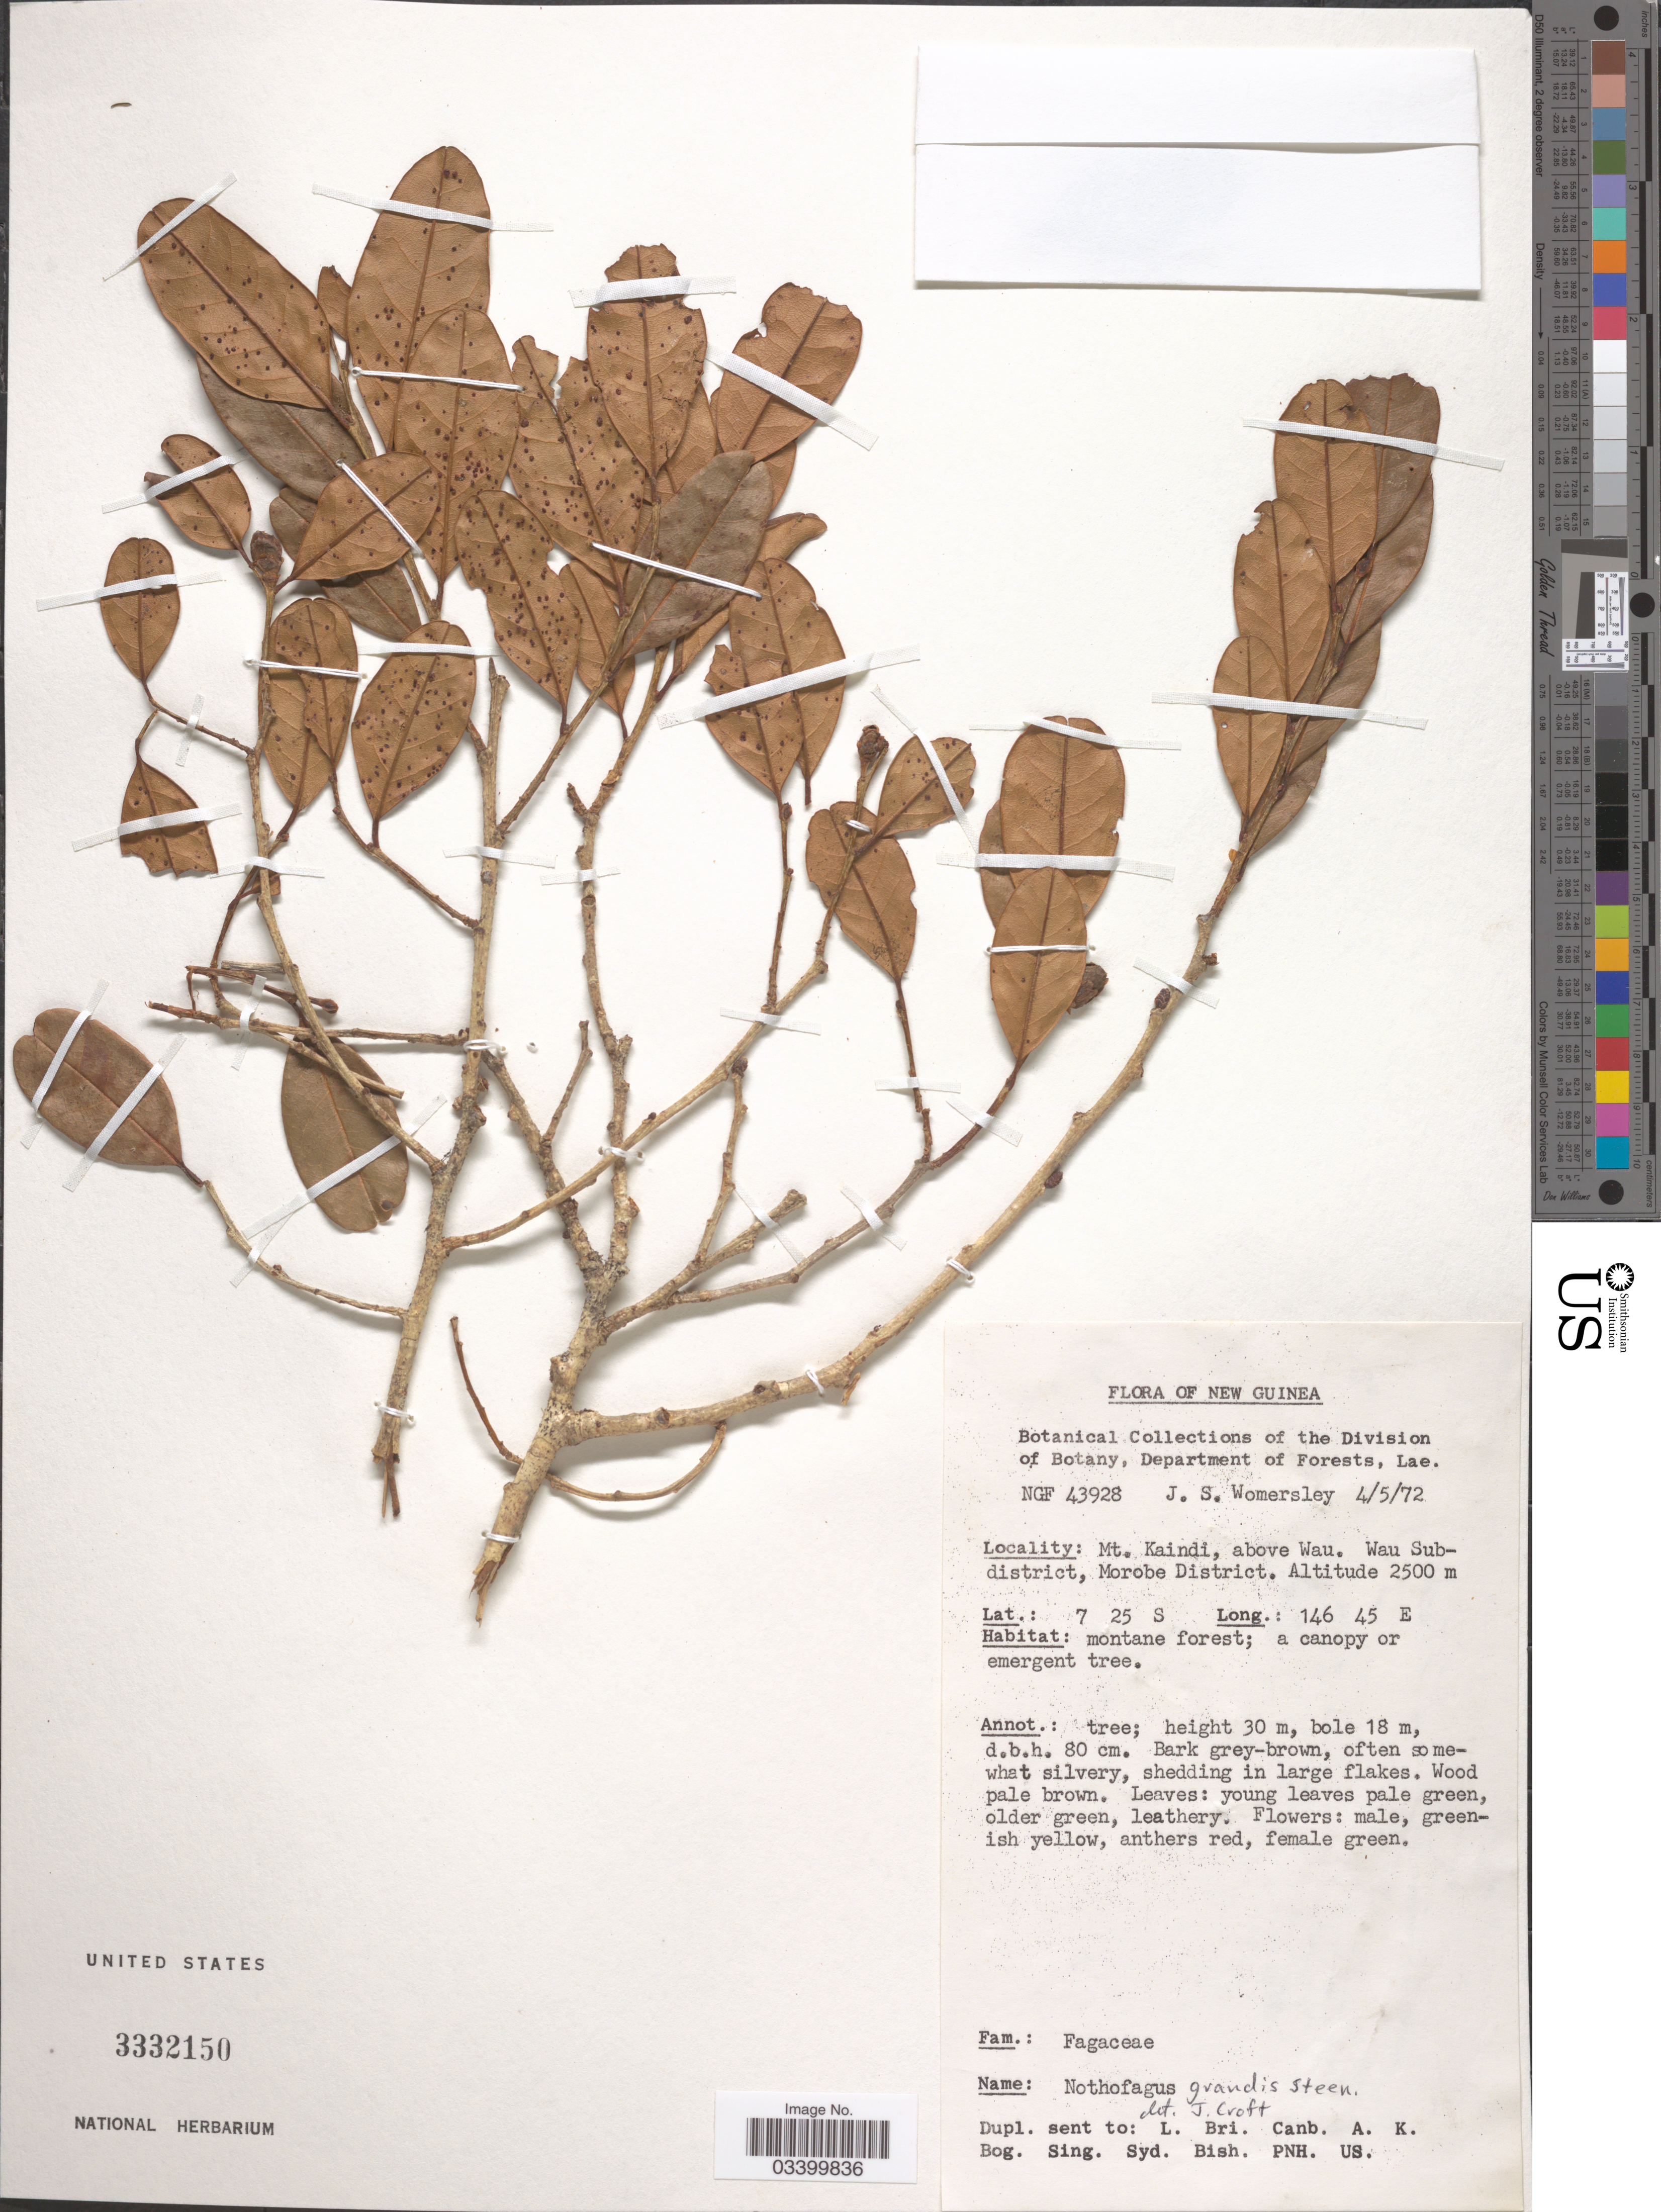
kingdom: Plantae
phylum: Tracheophyta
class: Magnoliopsida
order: Fagales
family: Nothofagaceae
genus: Nothofagus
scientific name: Nothofagus grandis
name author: Steenis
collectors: J. S. Womersley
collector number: NGF 43928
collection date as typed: Transcribed d/m/y: 4/5/72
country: Papua New Guinea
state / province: Morobe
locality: New Guinea. Mt. Kaindi, above Wau. Wau Subdistrict, Morobe District.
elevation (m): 2500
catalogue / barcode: US 3332150